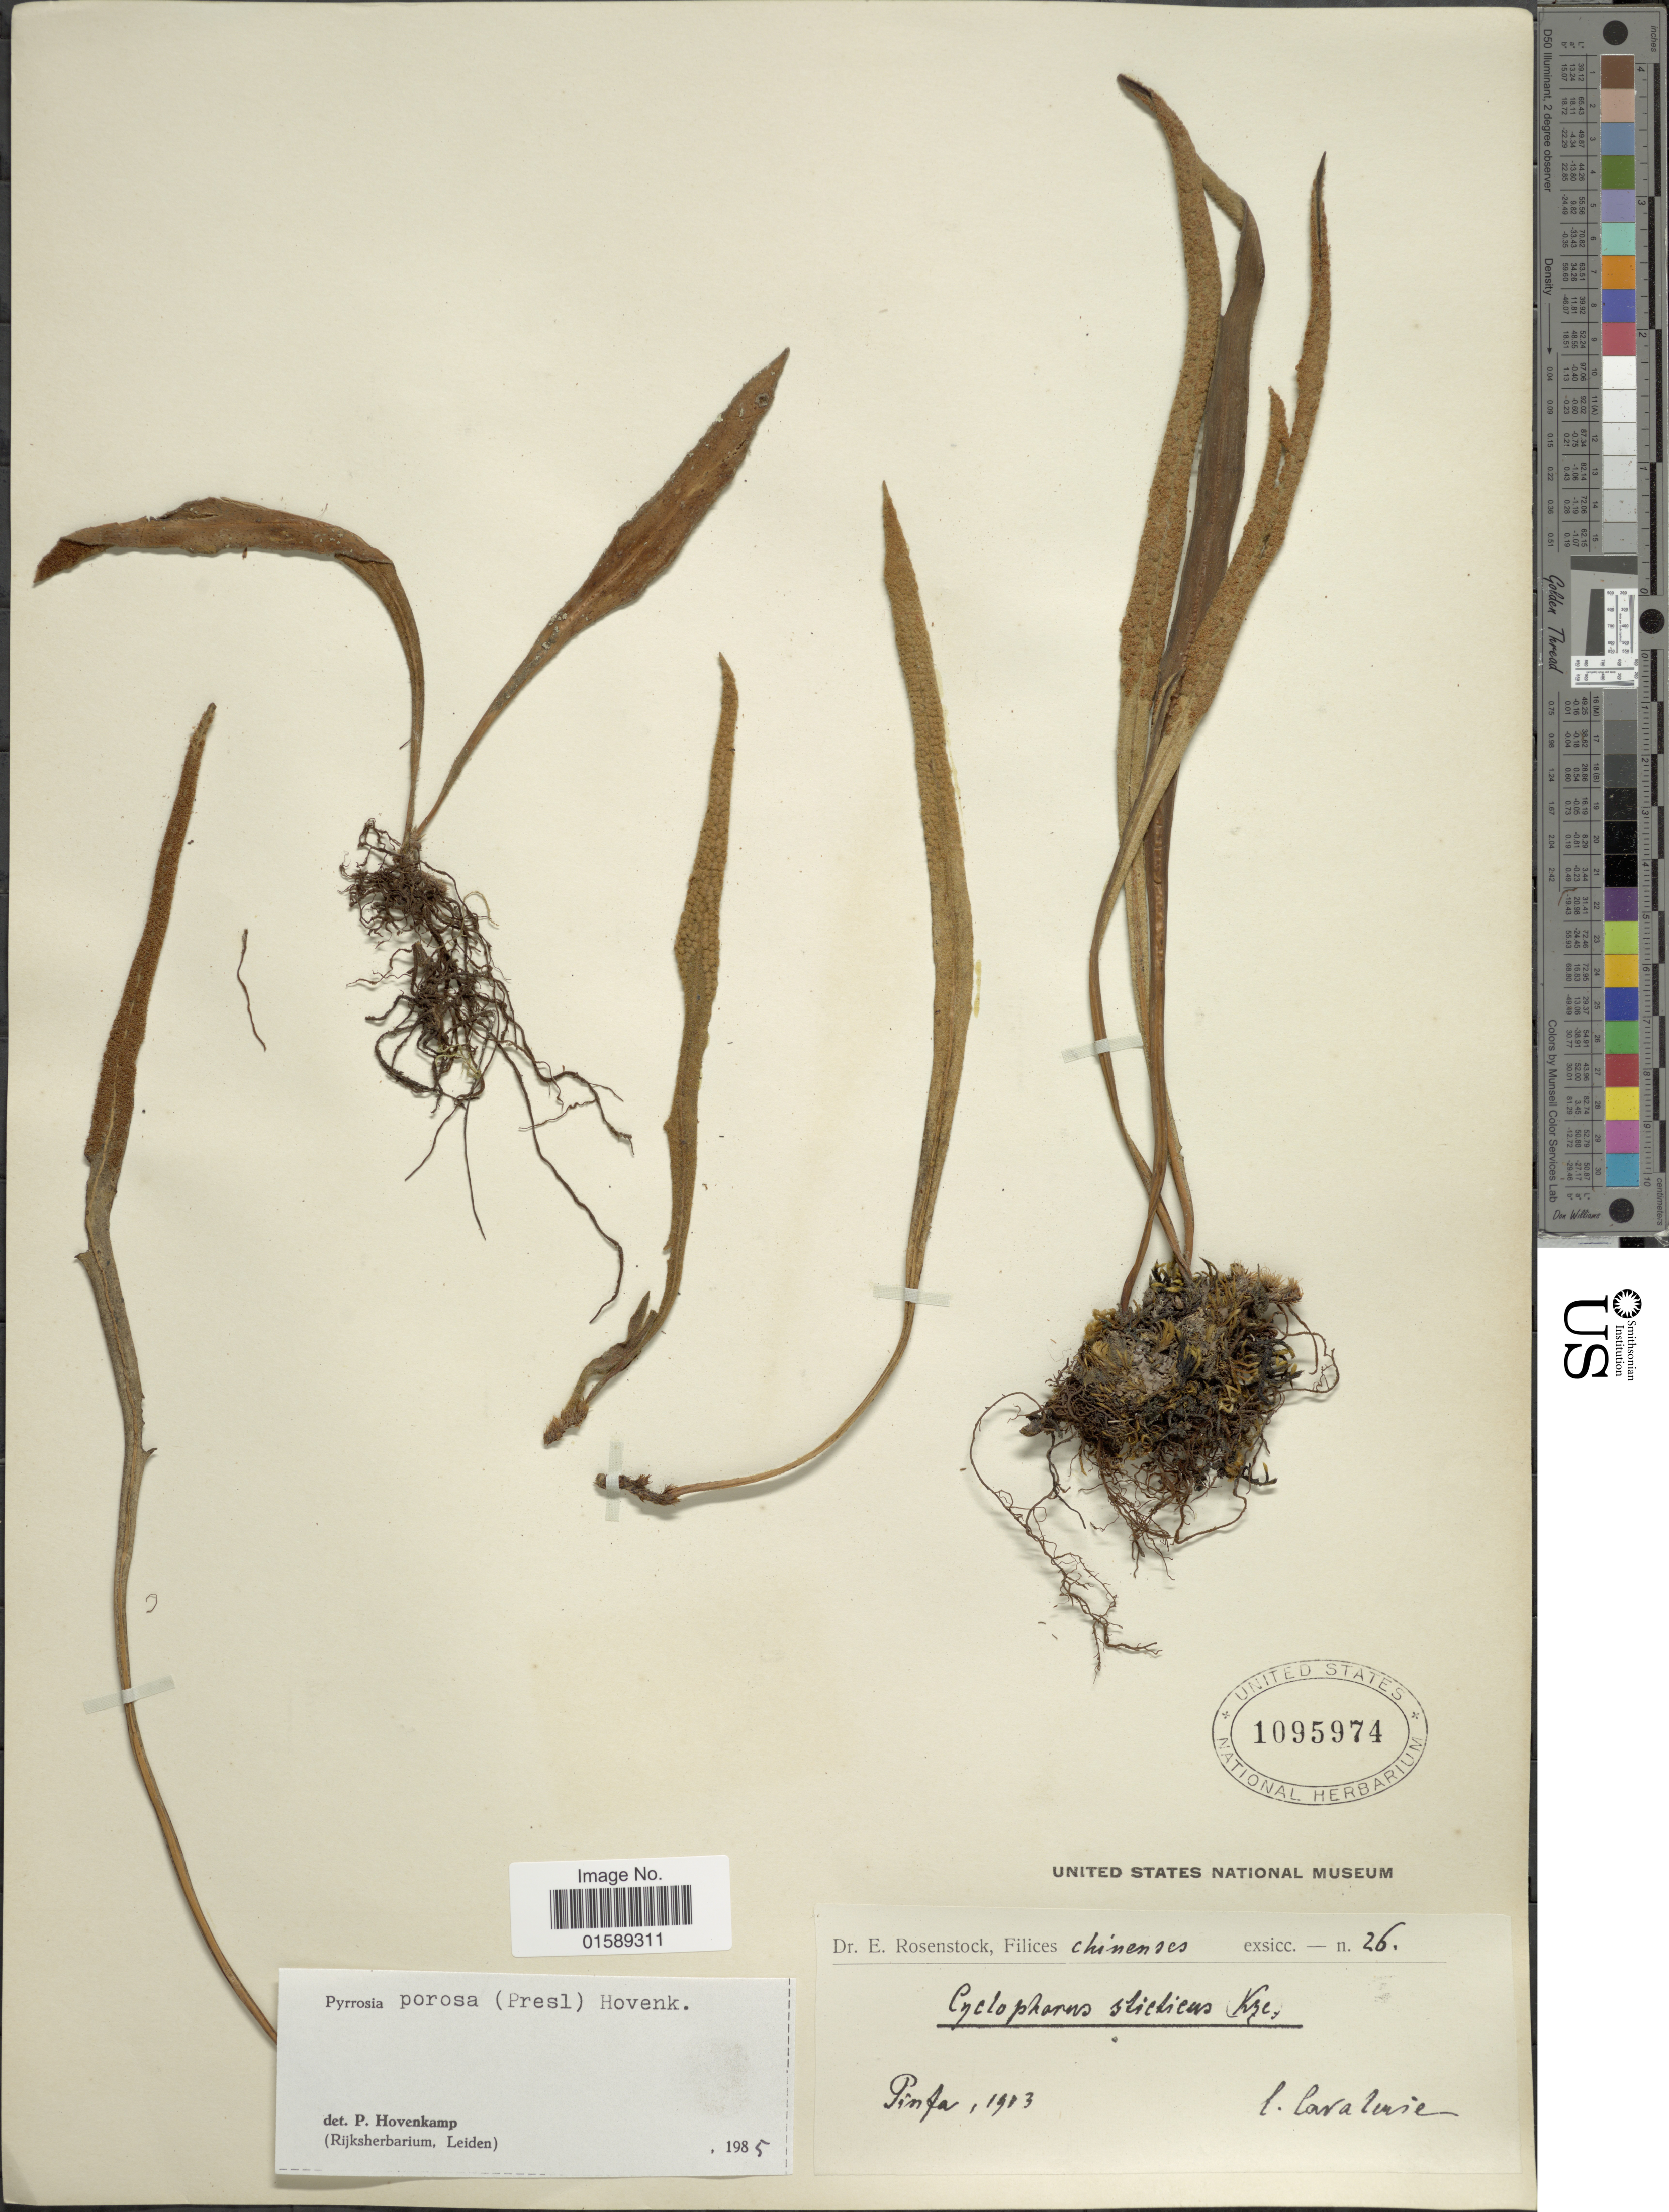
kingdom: Plantae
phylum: Tracheophyta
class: Polypodiopsida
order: Polypodiales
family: Polypodiaceae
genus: Pyrrosia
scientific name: Pyrrosia porosa var. porosa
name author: (C. Presl) Hovenkamp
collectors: -. Cavalerie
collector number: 26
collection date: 1913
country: China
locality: Pinfa.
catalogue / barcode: US 1095974